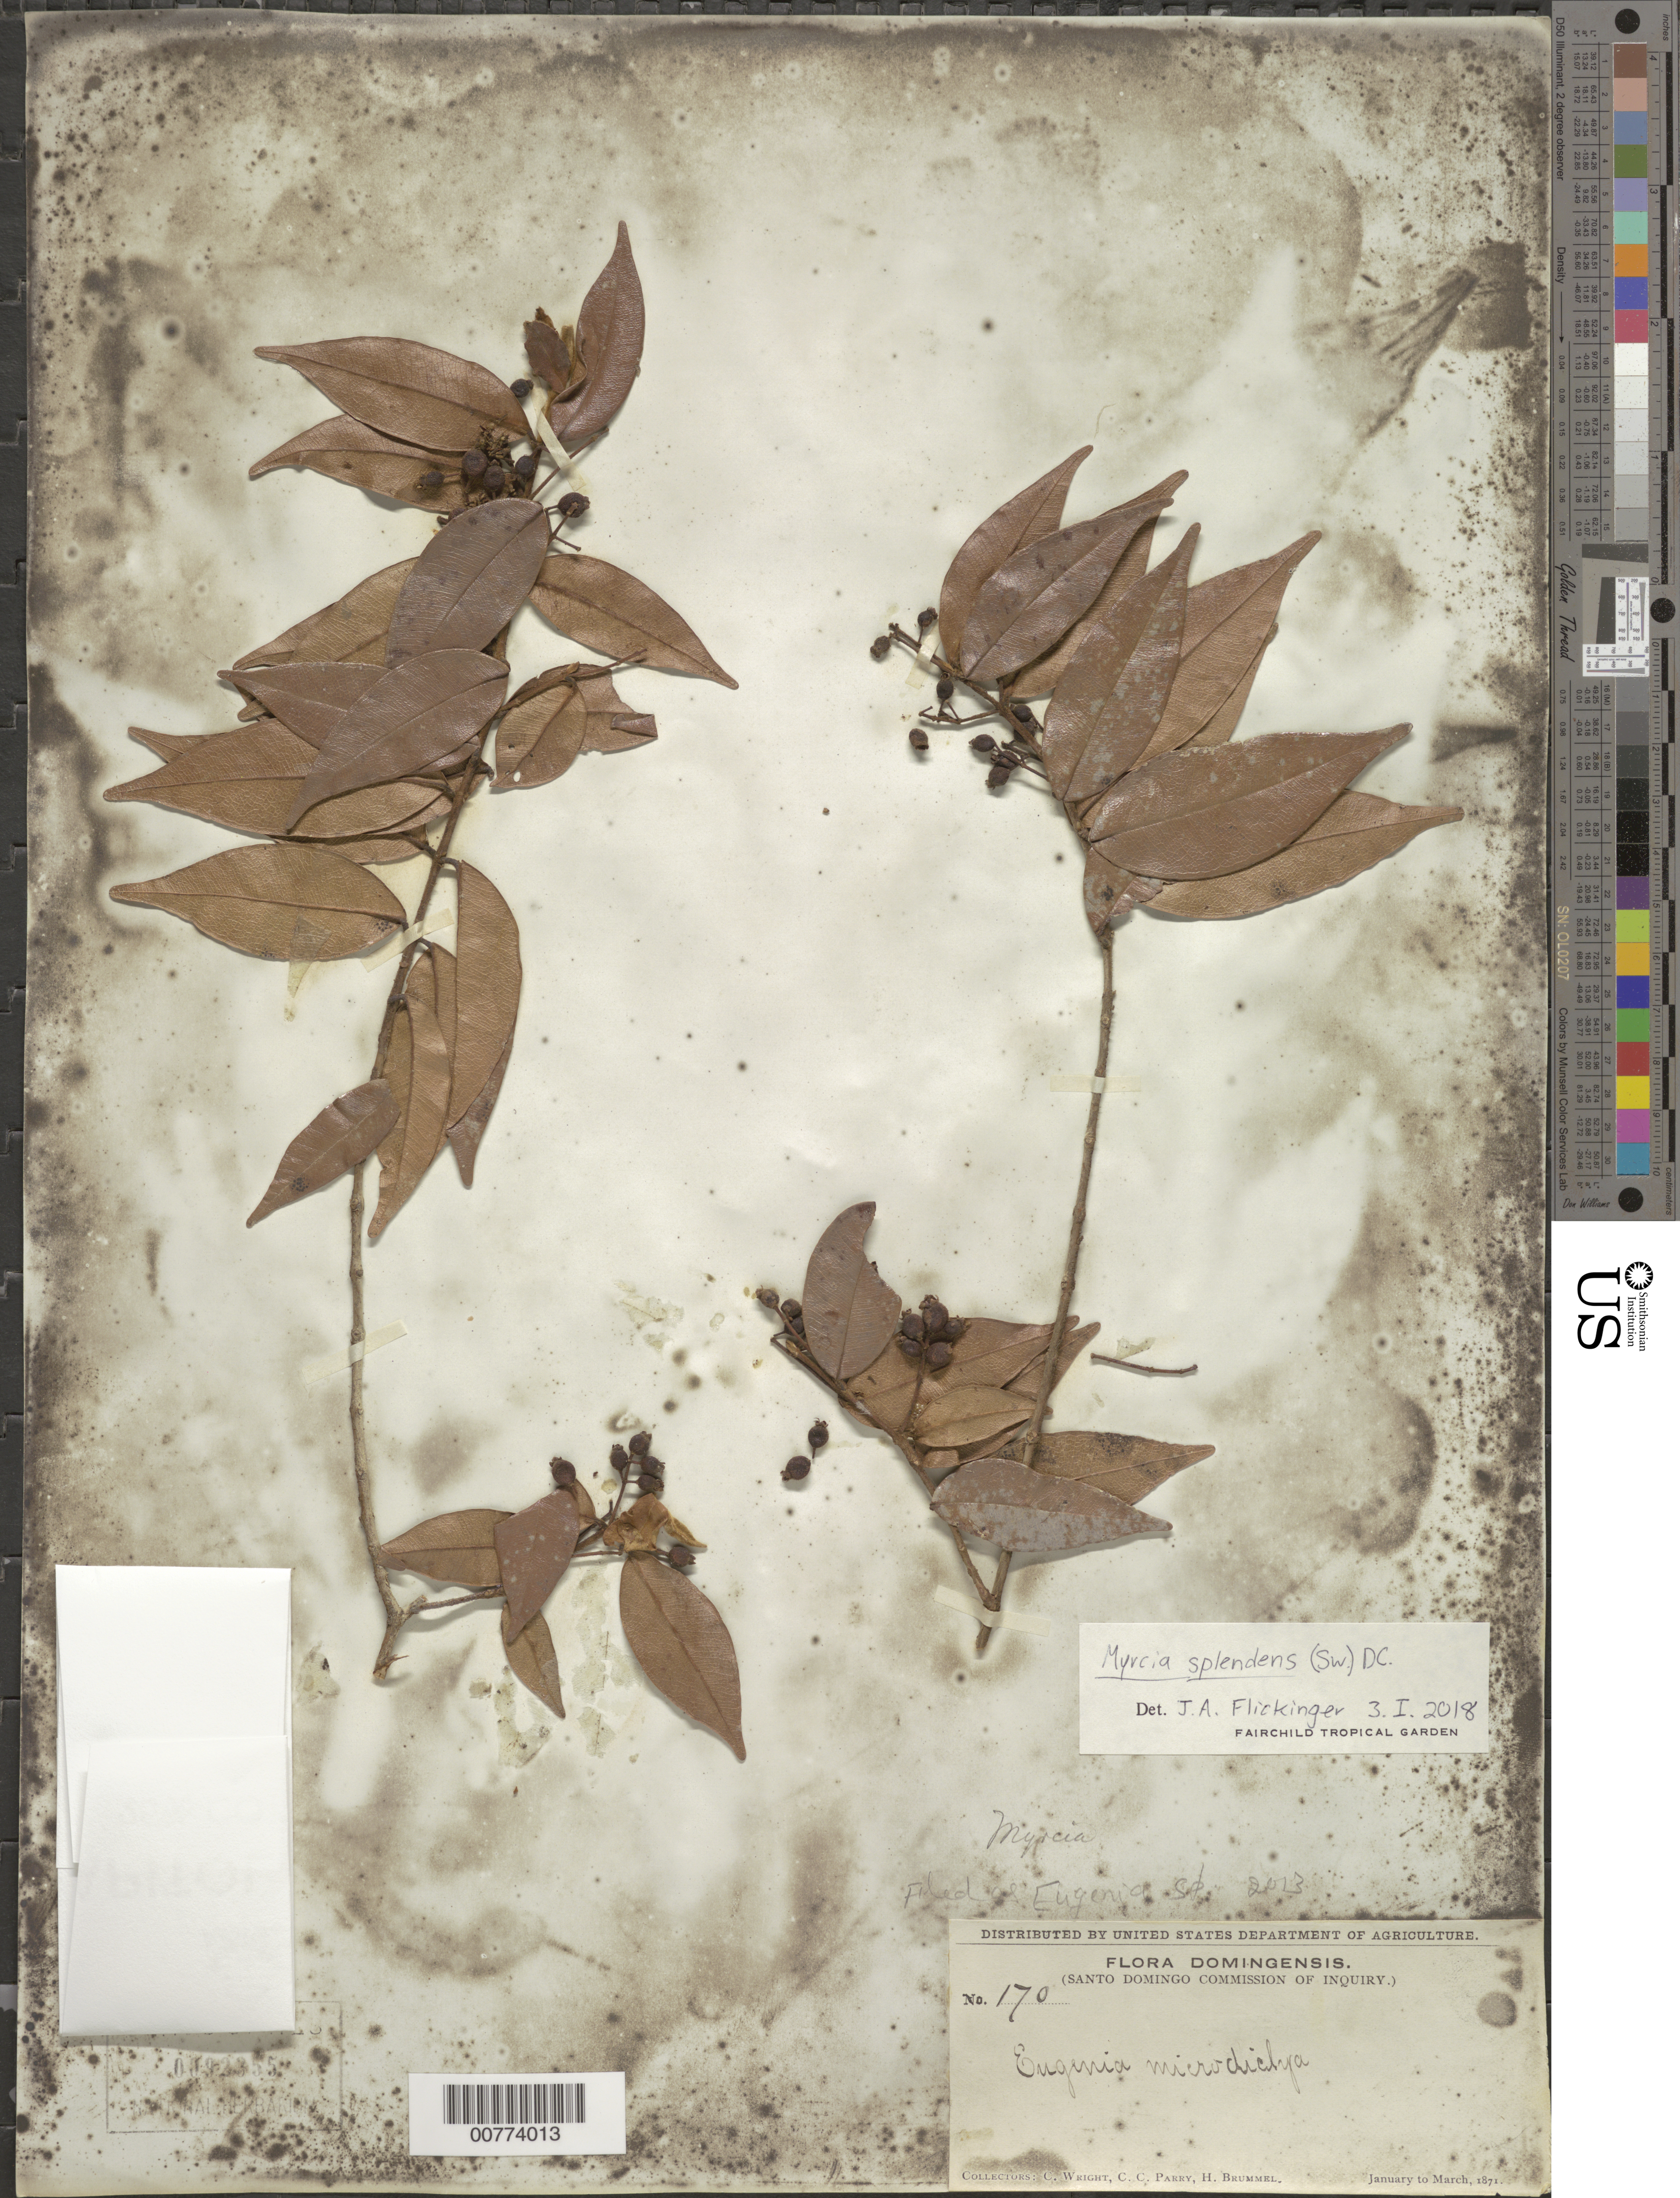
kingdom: Plantae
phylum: Tracheophyta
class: Magnoliopsida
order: Myrtales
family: Myrtaceae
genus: Myrcia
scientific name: Myrcia splendens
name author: (Sw.) DC.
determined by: Flickinger, Jonathan A.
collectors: C. Wright, C. C. Parry & H. Brummel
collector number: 170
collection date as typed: Jan 1871 to -- Mar 1871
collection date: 1871-01/1871-03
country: Dominican Republic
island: Hispaniola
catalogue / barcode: US 92355